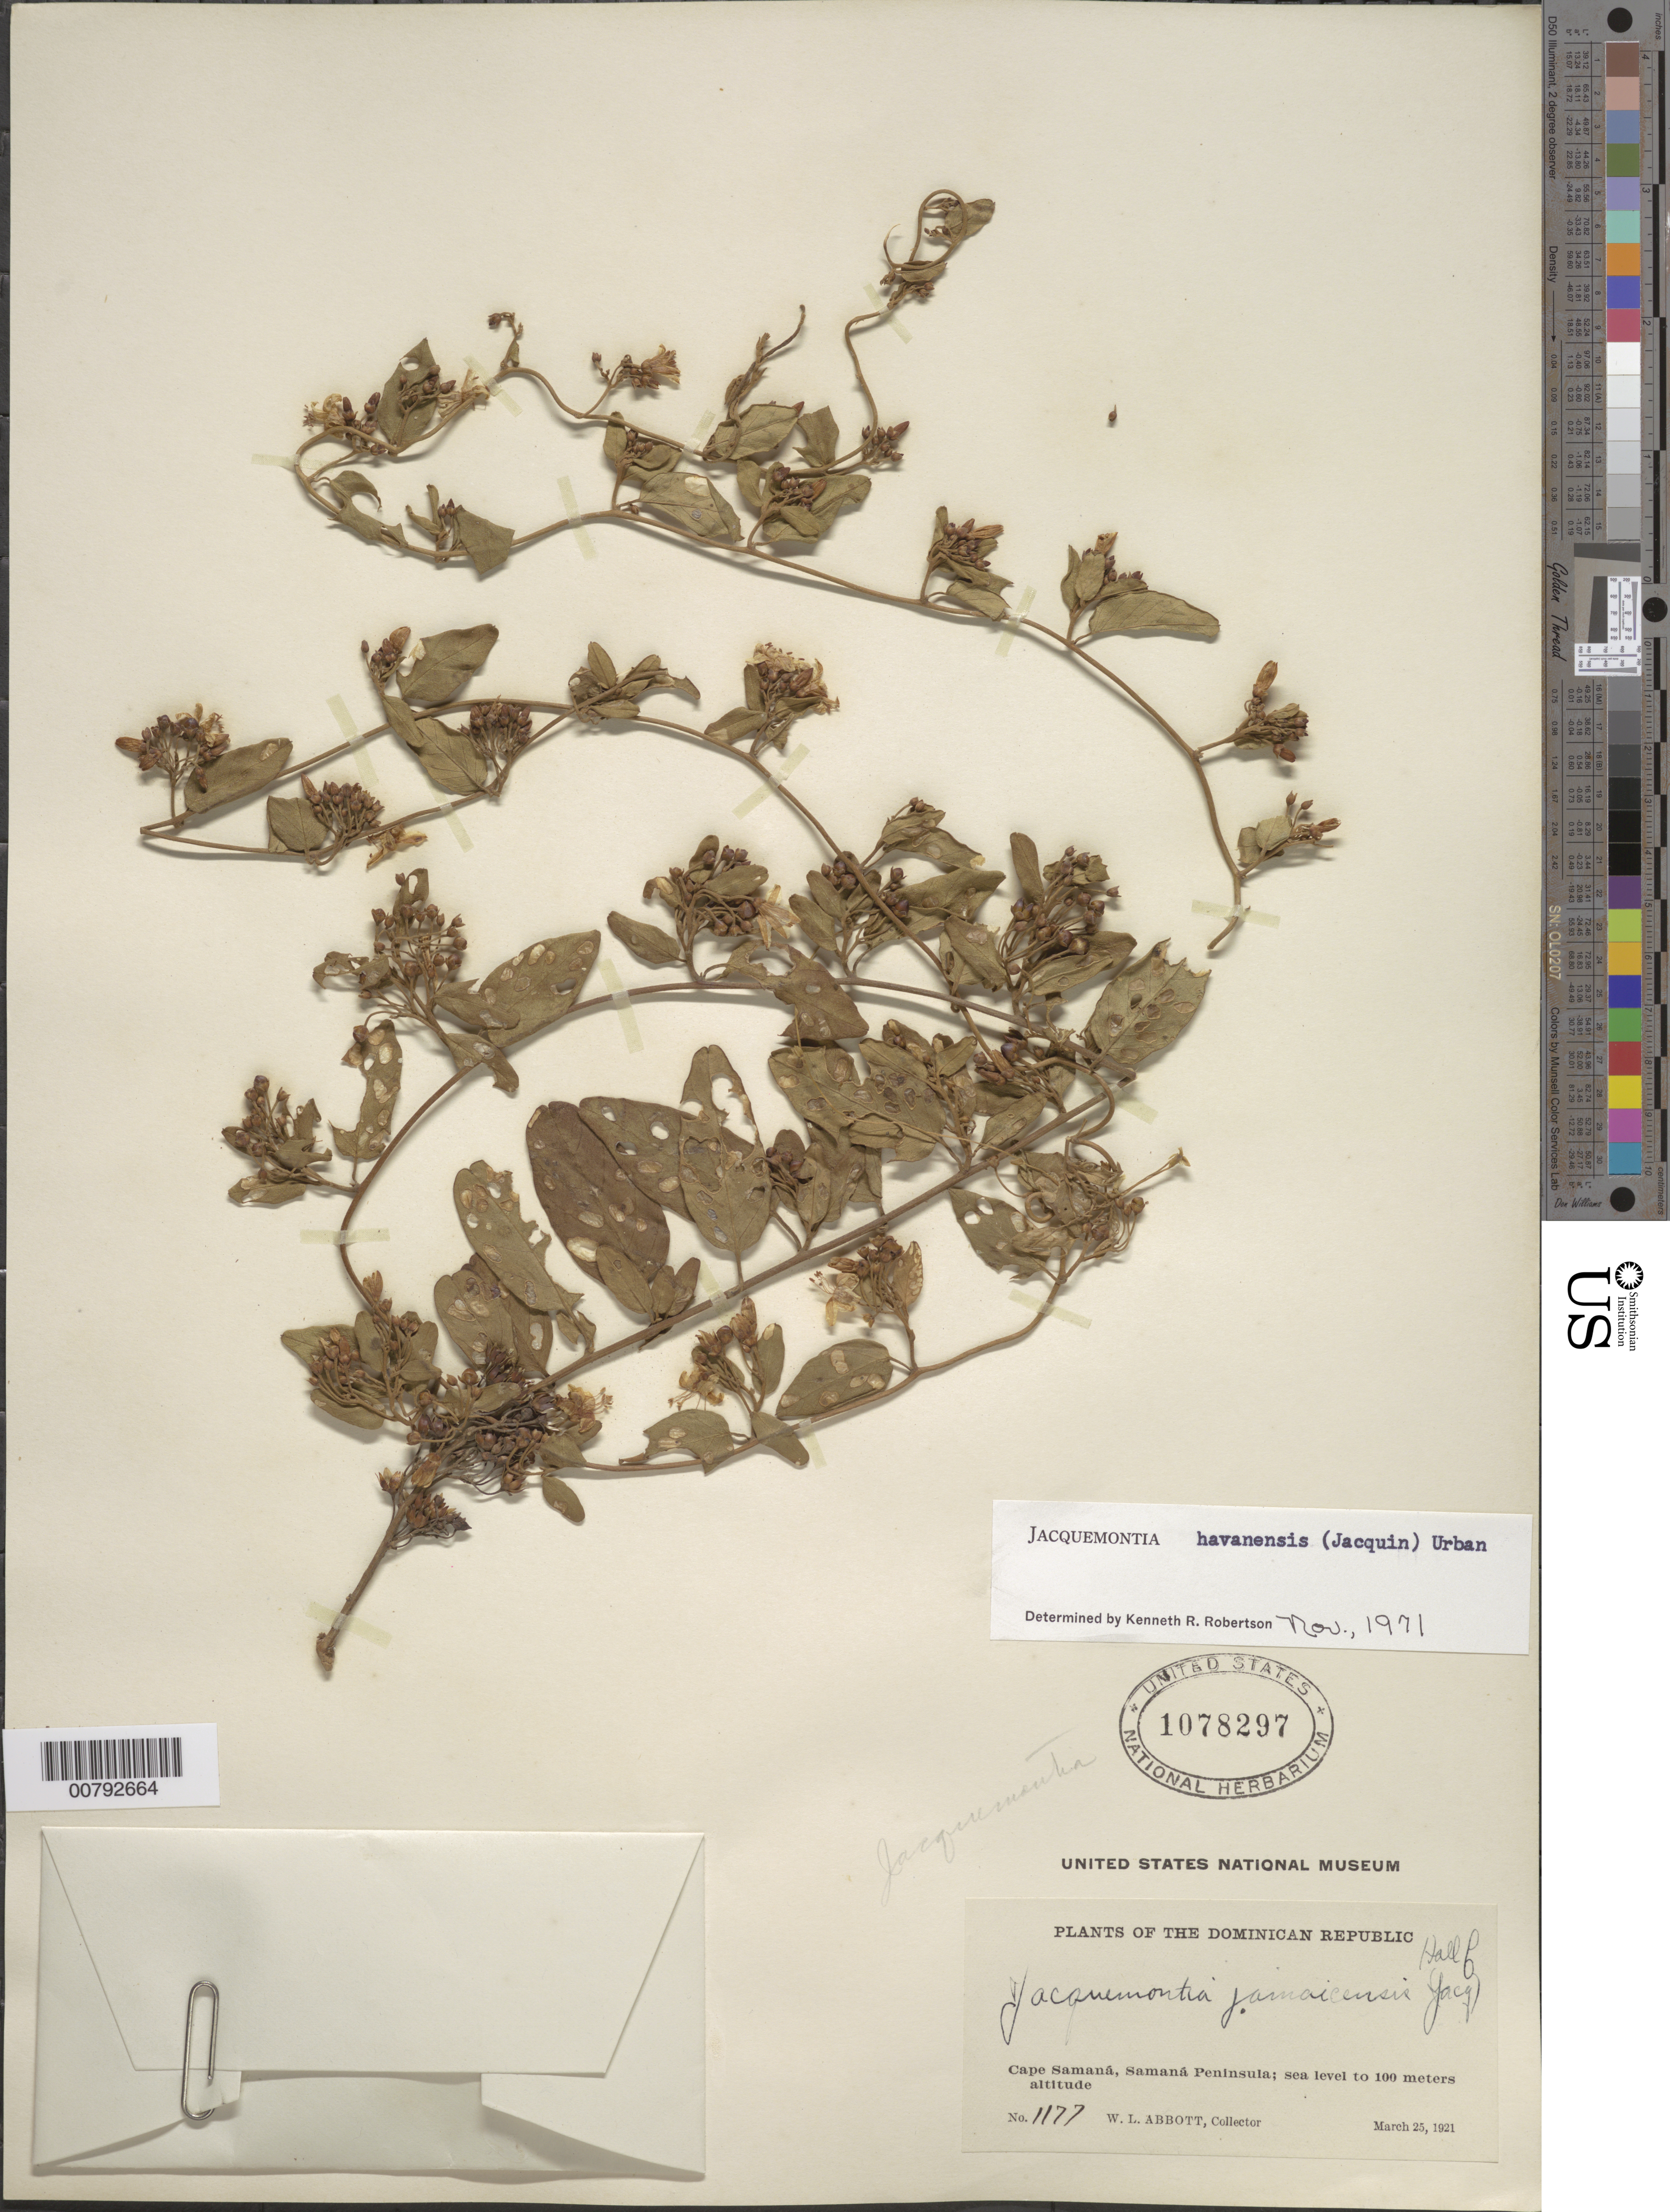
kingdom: Plantae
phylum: Tracheophyta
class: Magnoliopsida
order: Solanales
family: Convolvulaceae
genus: Jacquemontia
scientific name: Jacquemontia havanensis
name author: (Jacq.) Urb.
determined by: Robertson, K. R.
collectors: W. L. Abbott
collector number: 1177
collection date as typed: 25 Mar 1910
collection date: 1910-03-25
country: Dominican Republic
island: Hispaniola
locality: Samaná Peninsula, Cape Samaná.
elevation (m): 0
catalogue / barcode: US 1078297